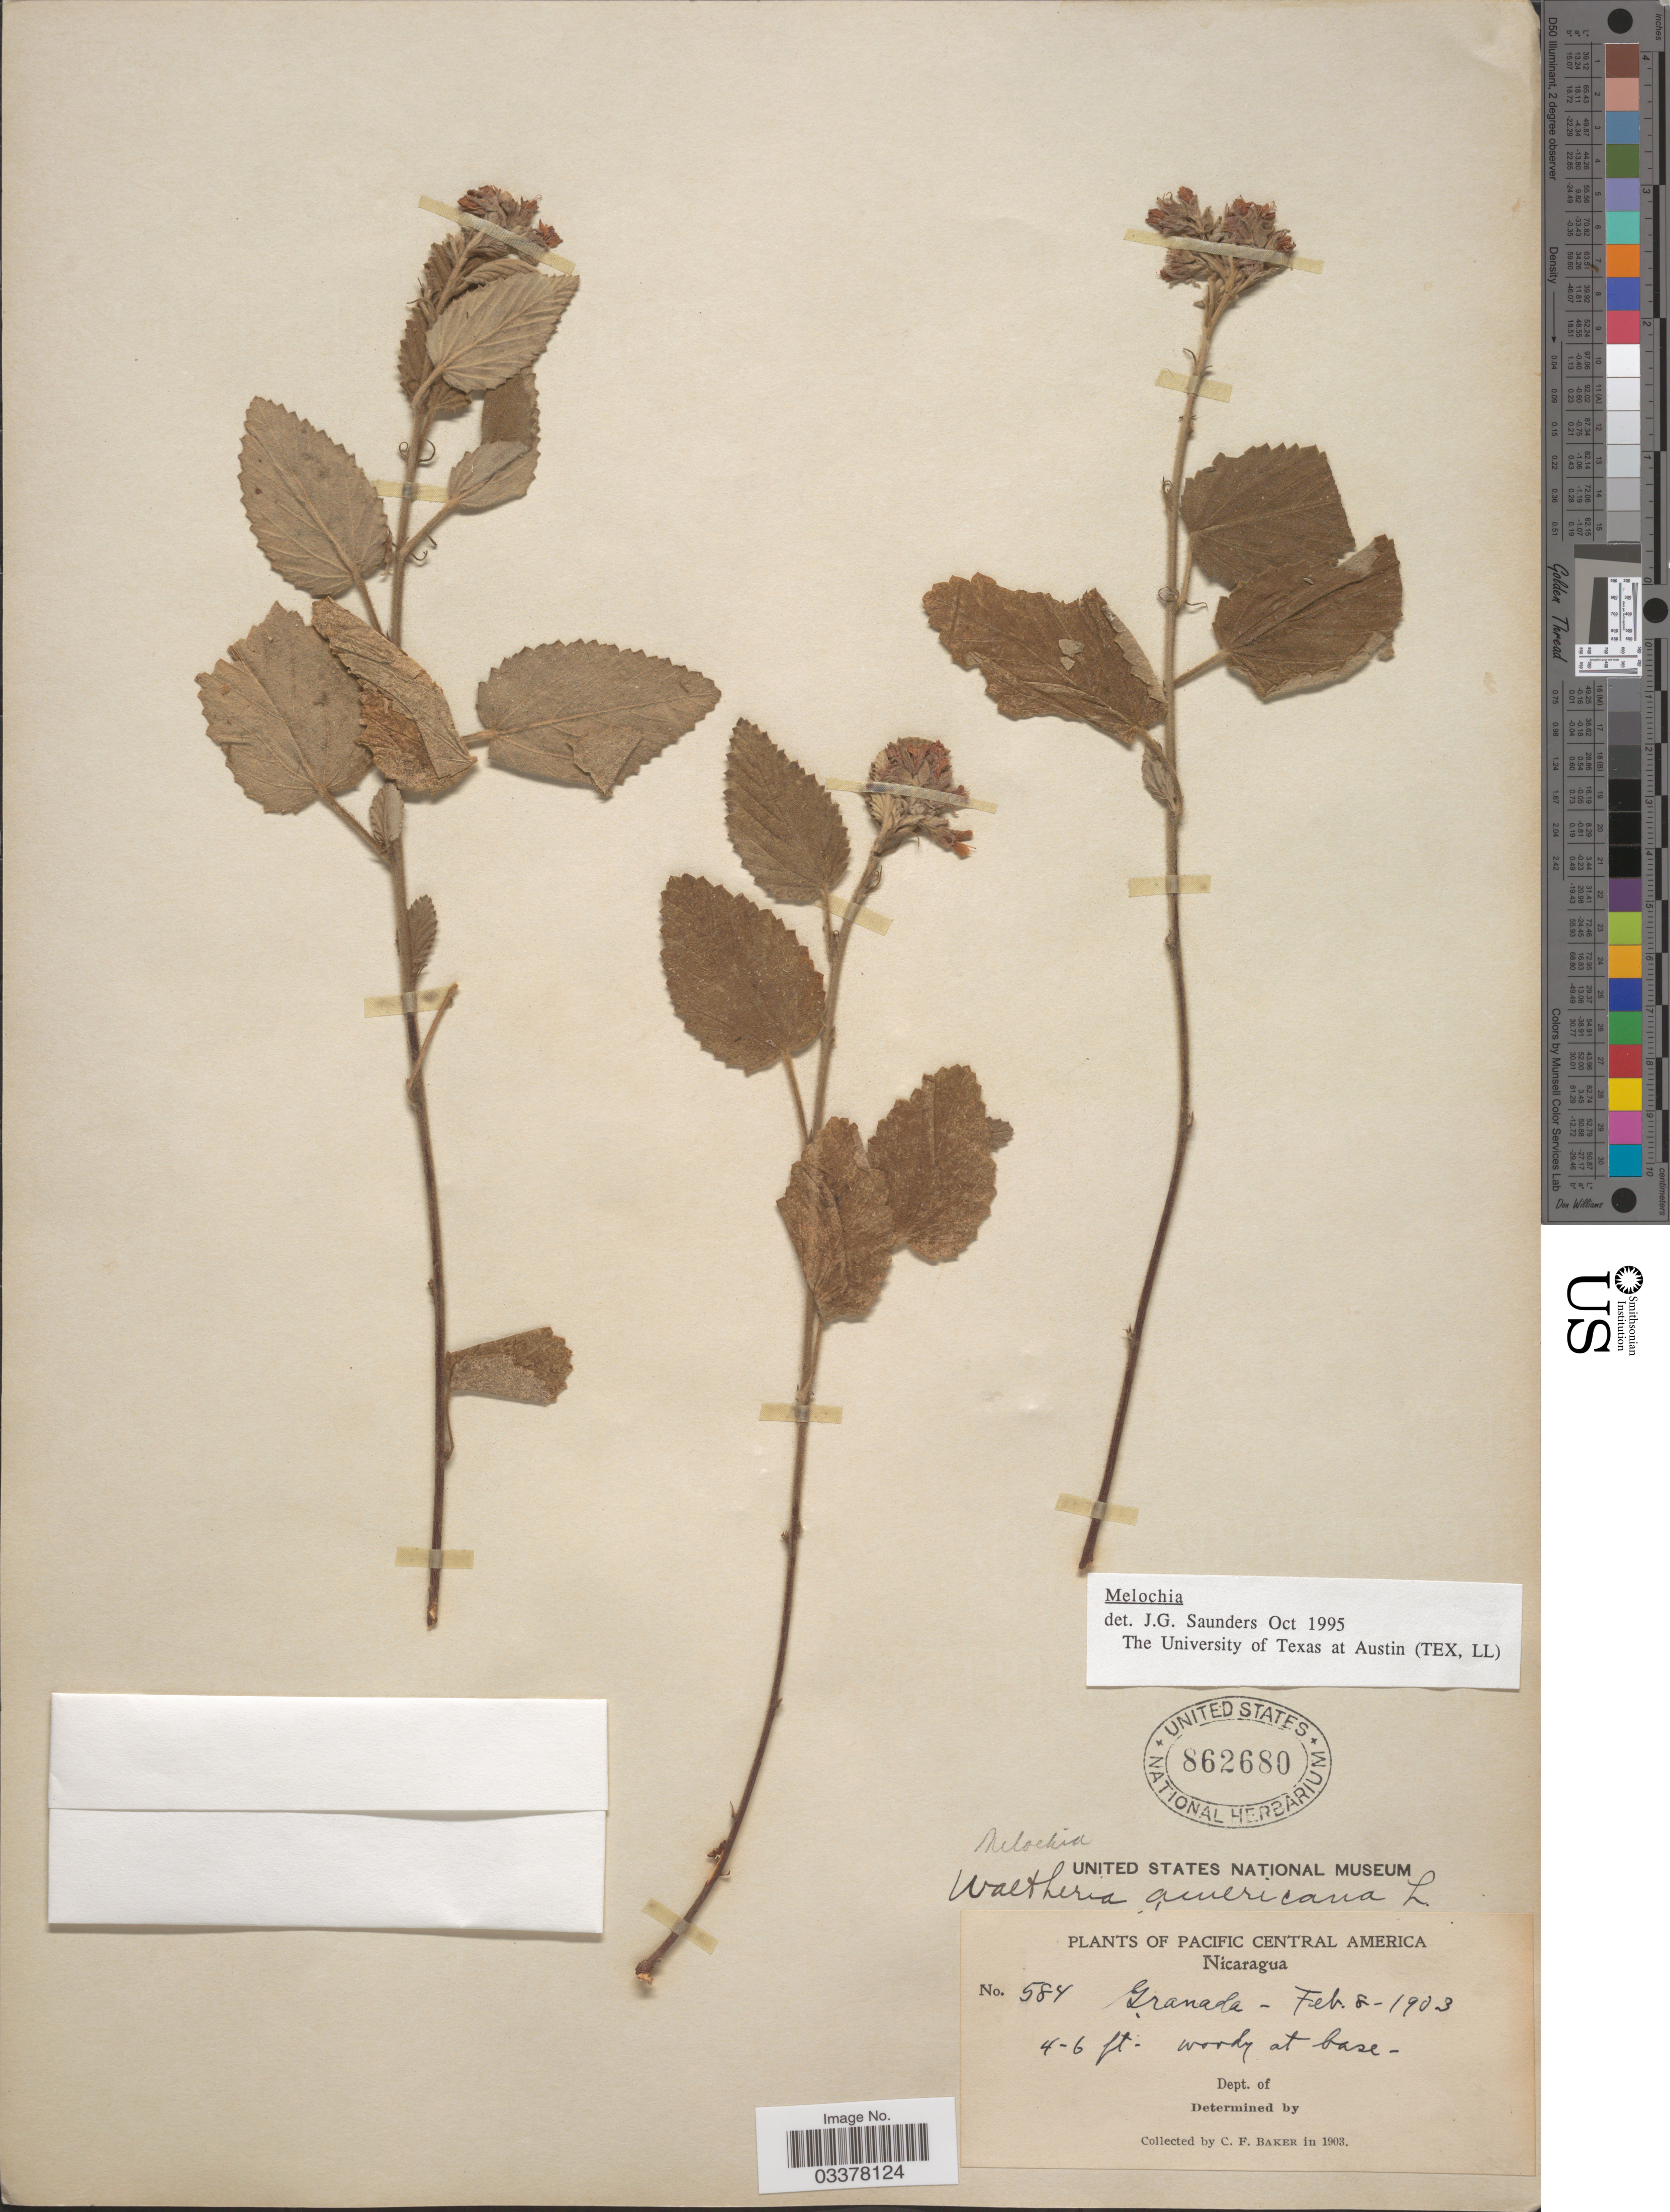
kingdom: Plantae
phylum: Tracheophyta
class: Magnoliopsida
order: Malvales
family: Malvaceae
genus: Melochia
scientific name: Melochia tomentosa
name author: L.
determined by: Dorr, L. J., (BOT), Smithsonian Institution - National Museum of Natural History (UNITED STATES)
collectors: C. F. Baker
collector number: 584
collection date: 1903-02-08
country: Nicaragua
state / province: Granada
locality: Pacific Central America.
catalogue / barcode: US 862680